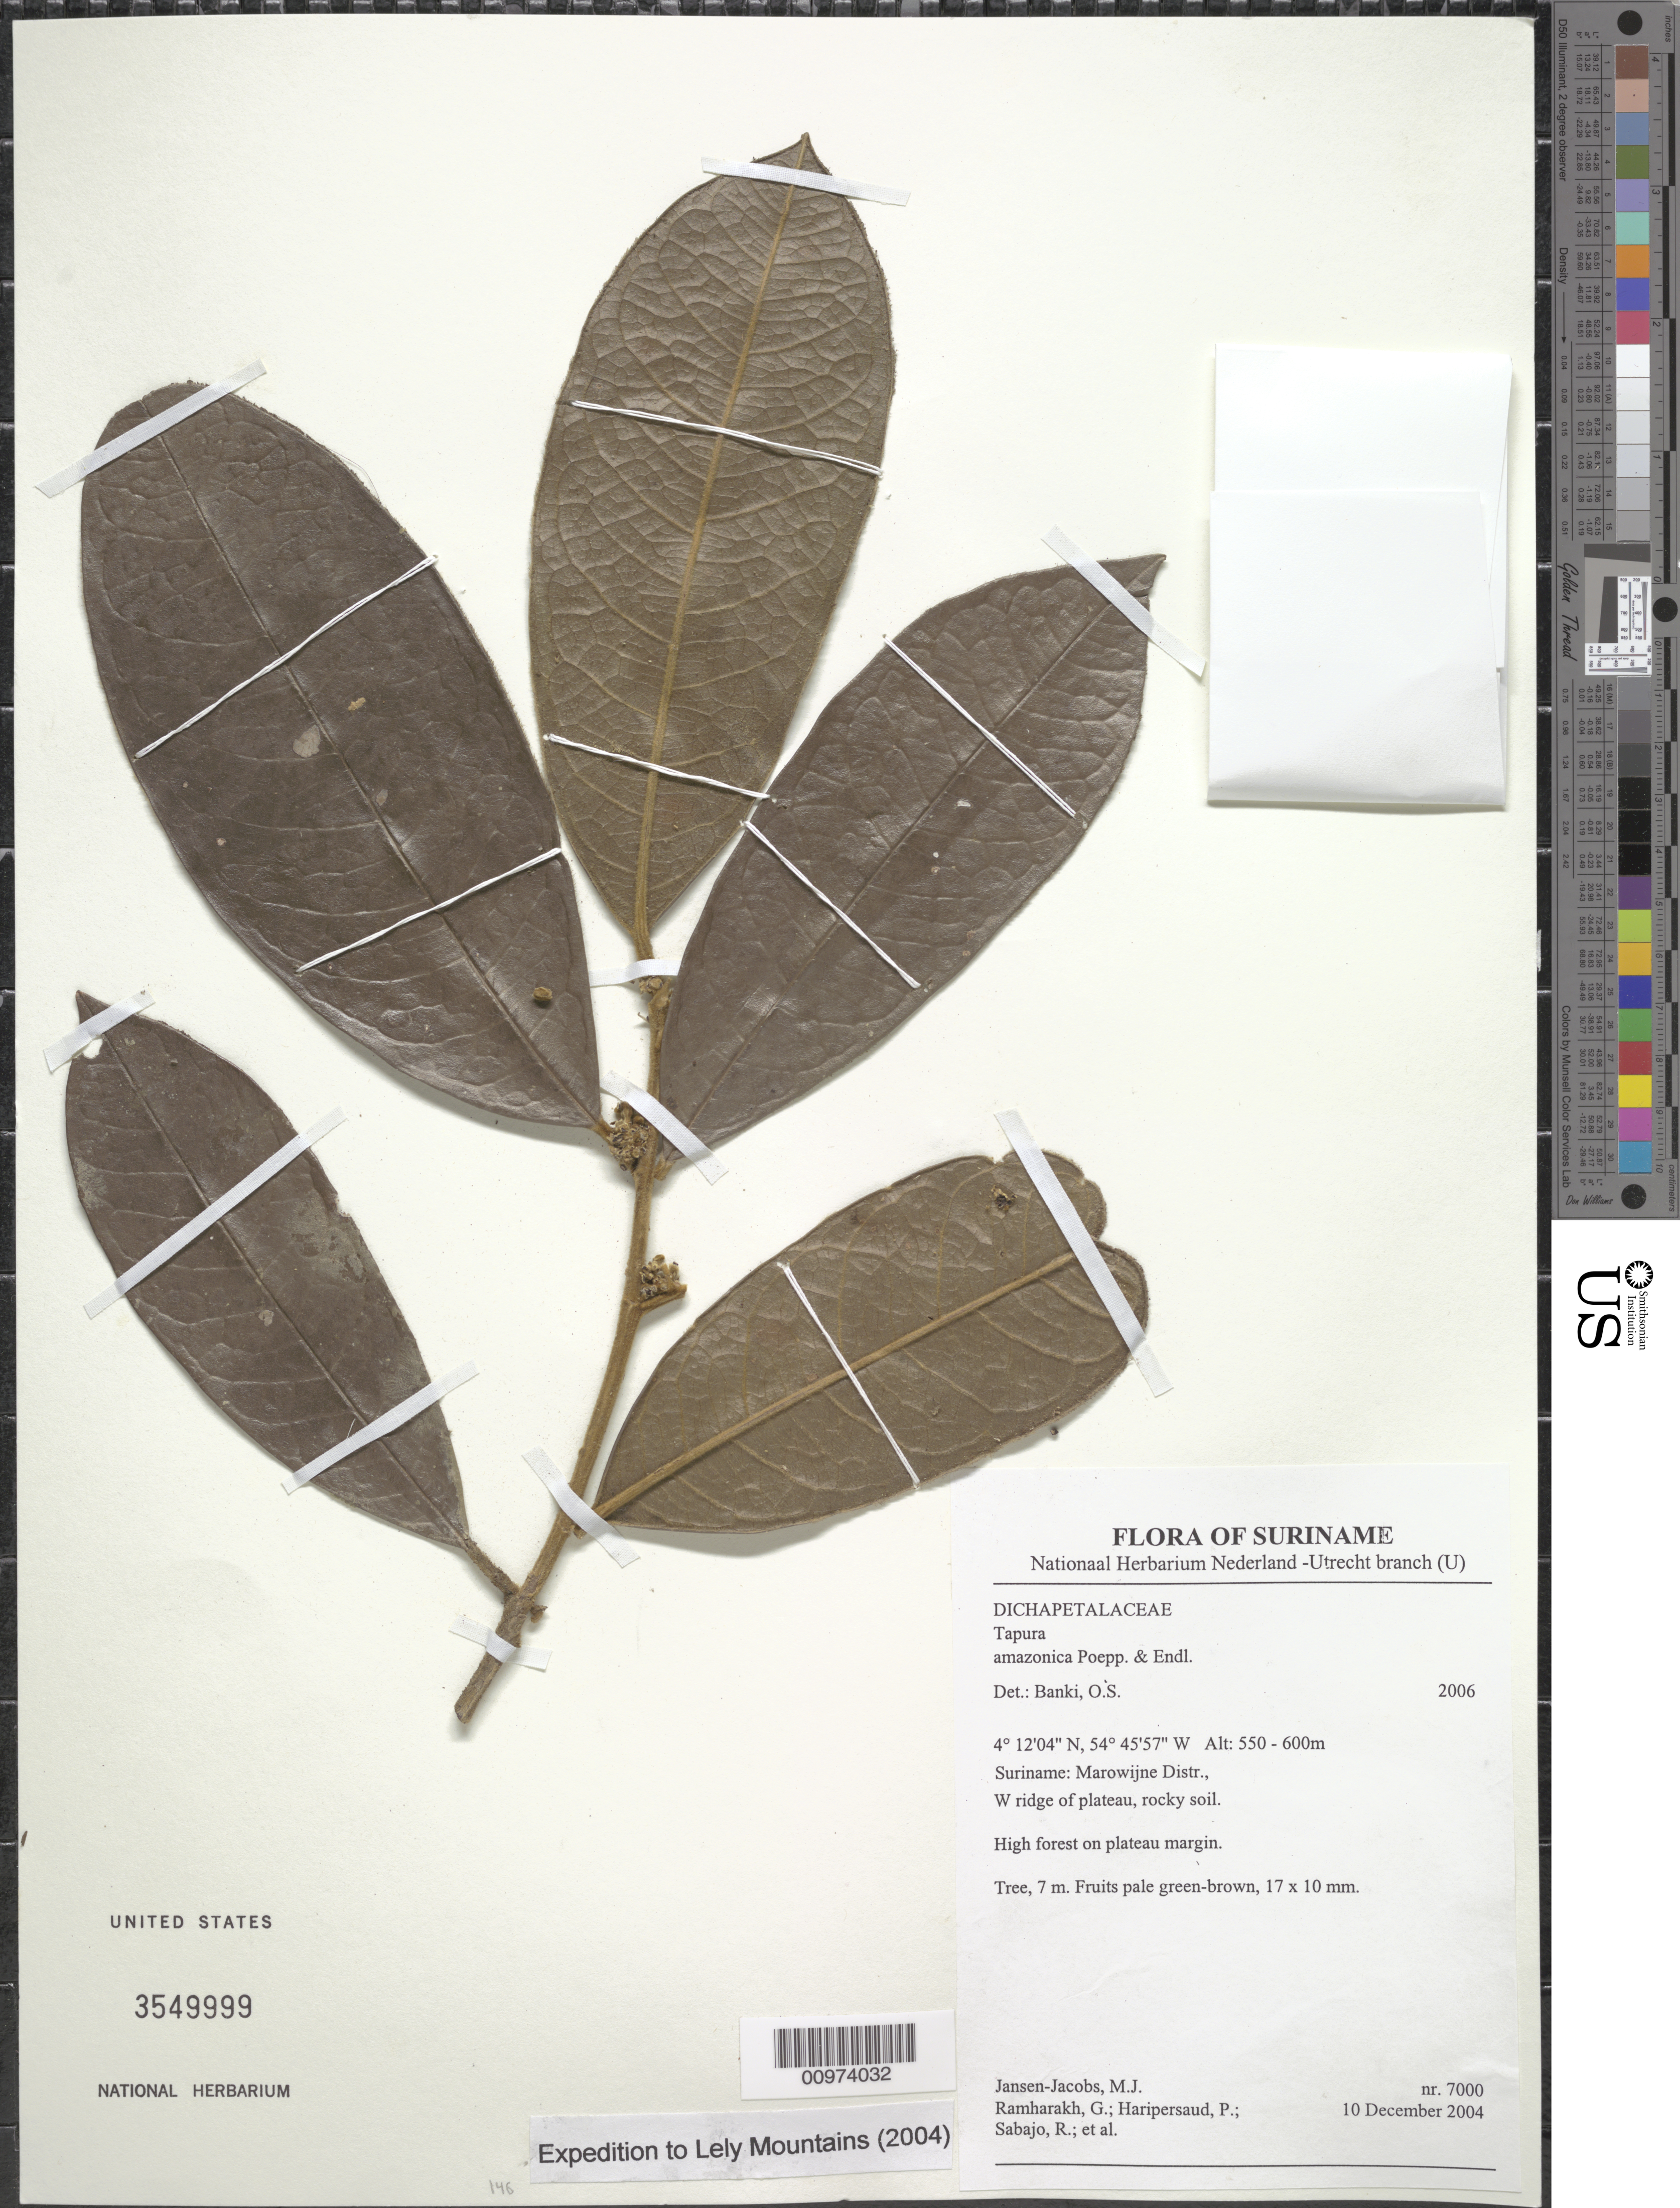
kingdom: Plantae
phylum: Tracheophyta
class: Magnoliopsida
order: Malpighiales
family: Dichapetalaceae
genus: Tapura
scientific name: Tapura amazonica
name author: Poepp. & Endl.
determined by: Bánki, O. S.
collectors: M. J. Jansen-Jacobs et al.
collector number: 7000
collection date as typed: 10-Dec-04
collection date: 2004-12-10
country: Suriname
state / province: Marowijne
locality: Marowijne Distr., W ridge of plateau, rock soil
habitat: Rocky soil. High forest on plateau margin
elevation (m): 550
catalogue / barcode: US 3549999